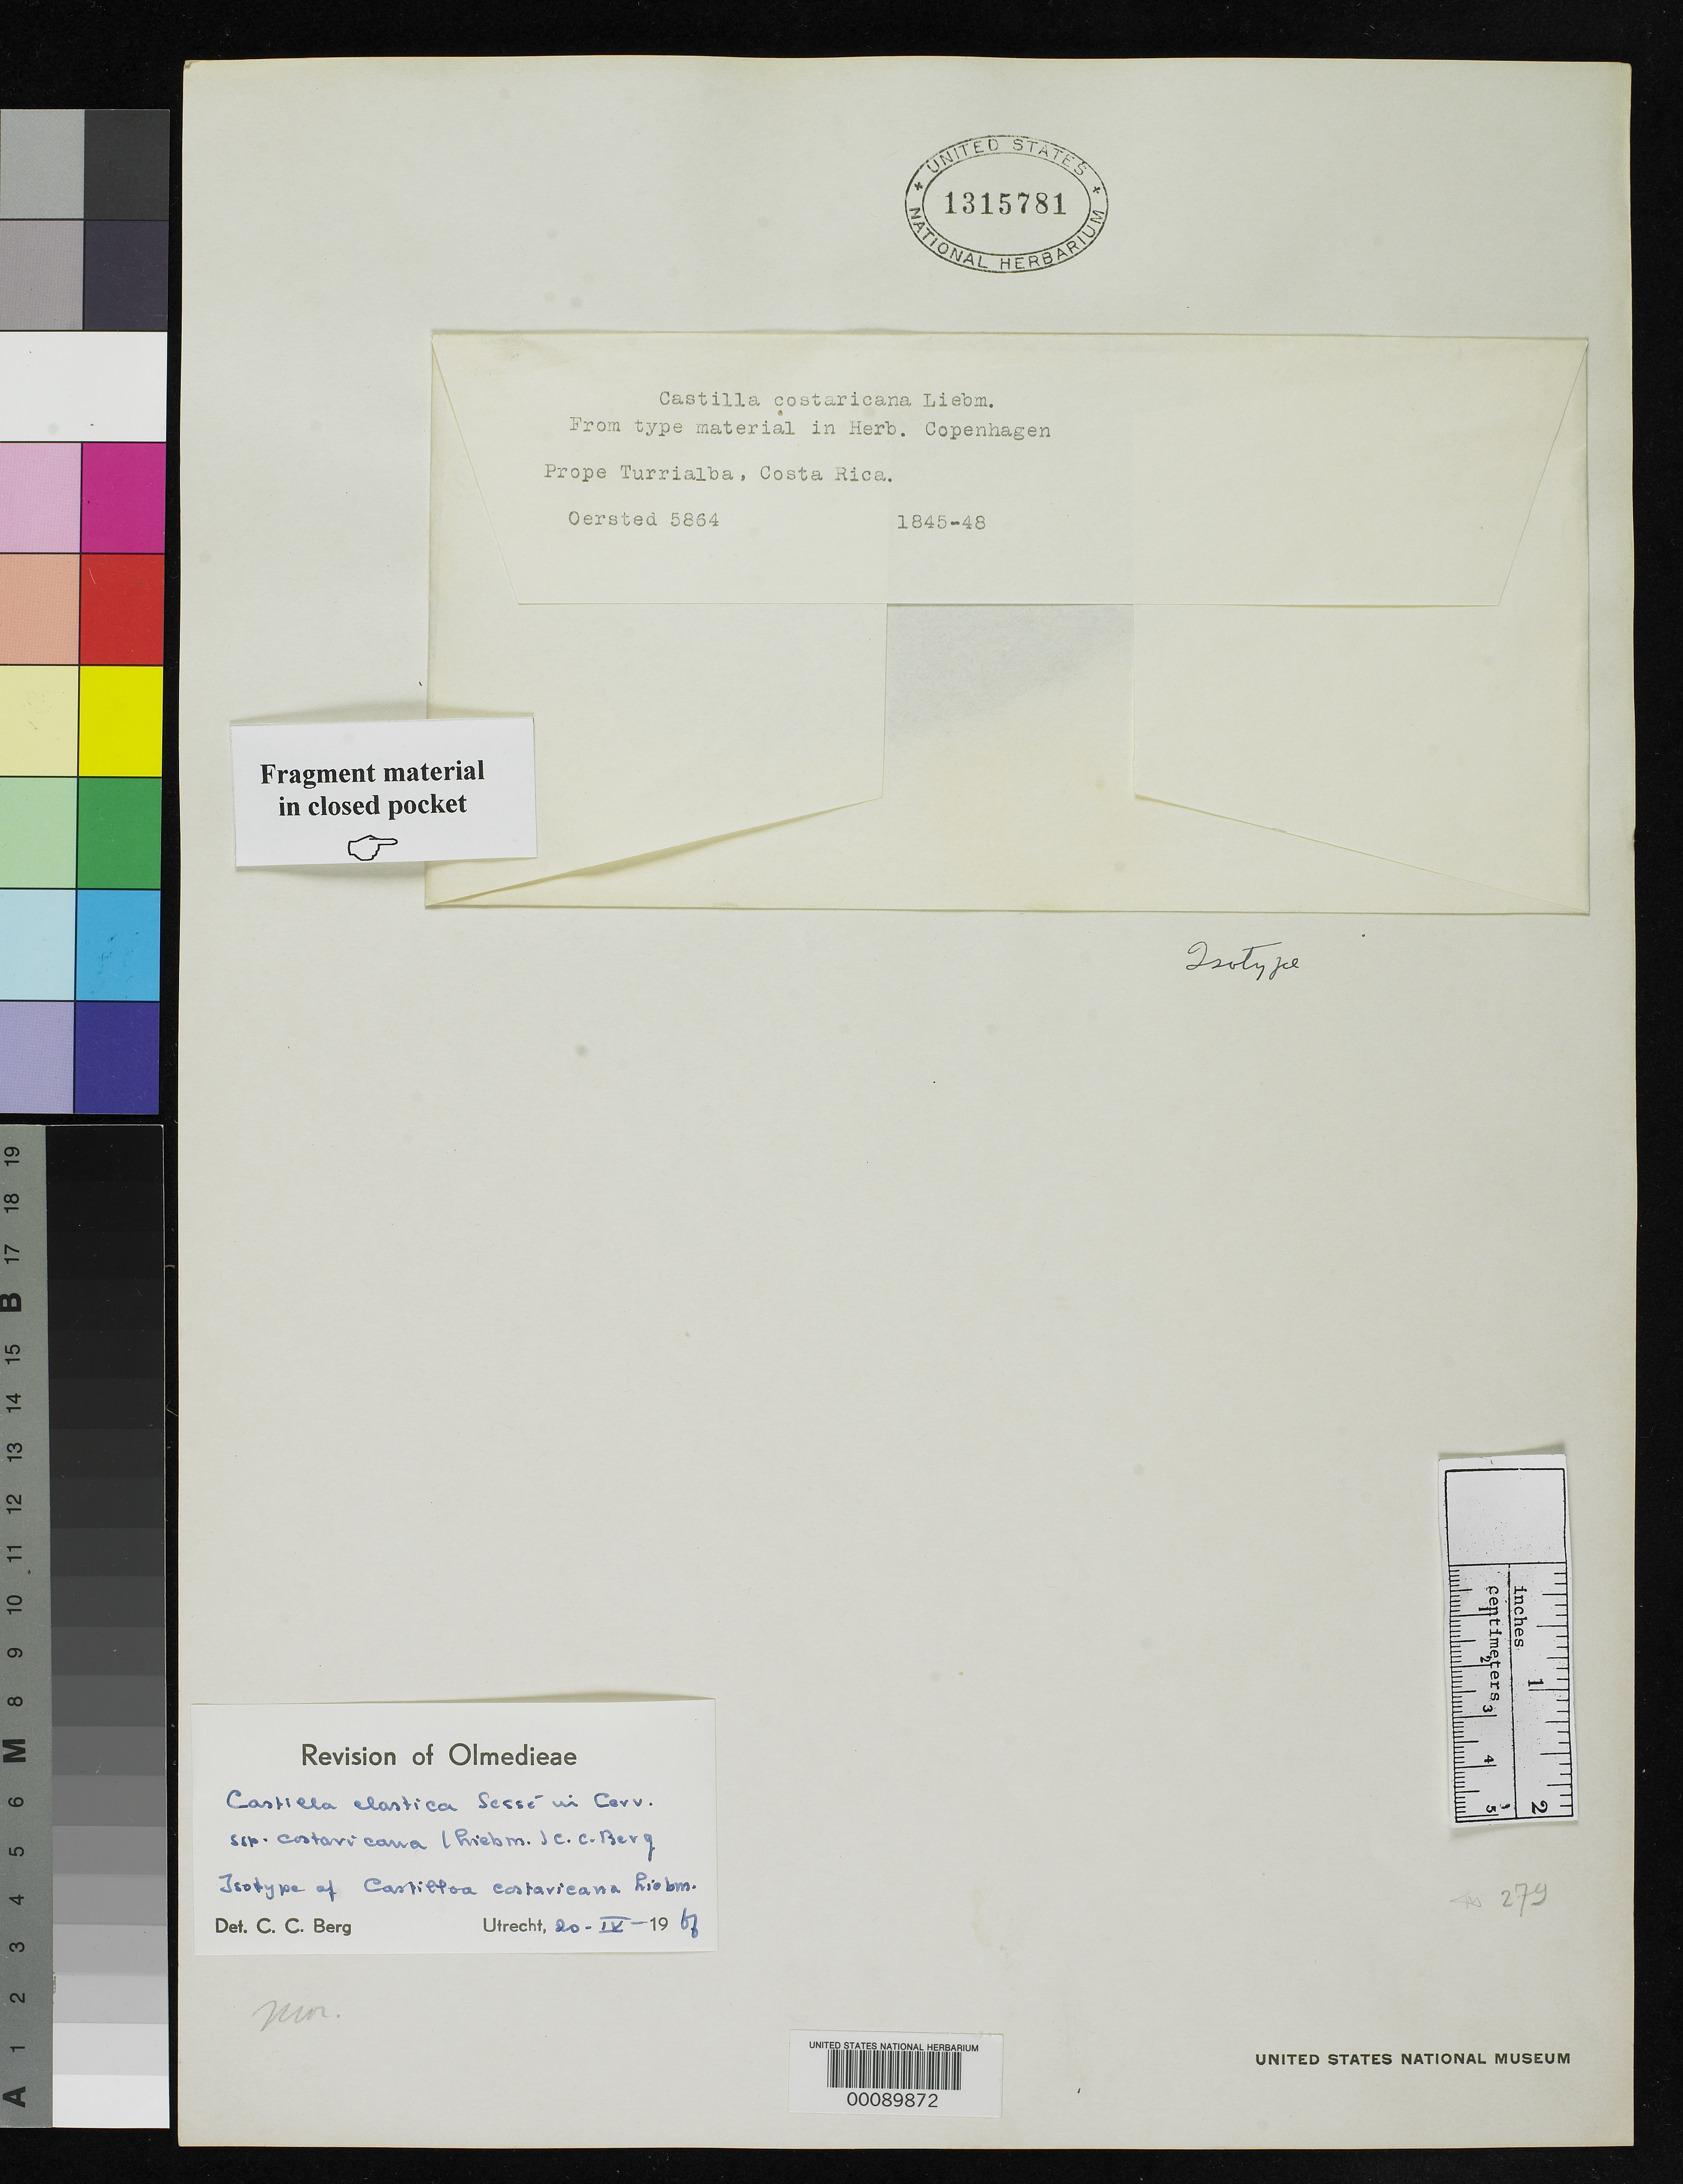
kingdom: Plantae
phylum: Tracheophyta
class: Magnoliopsida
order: Rosales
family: Moraceae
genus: Castilla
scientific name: Castilla costaricana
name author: Liebm.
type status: Type Fragment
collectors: A. S. Oersted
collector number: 5864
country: Costa Rica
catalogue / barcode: US 1315781